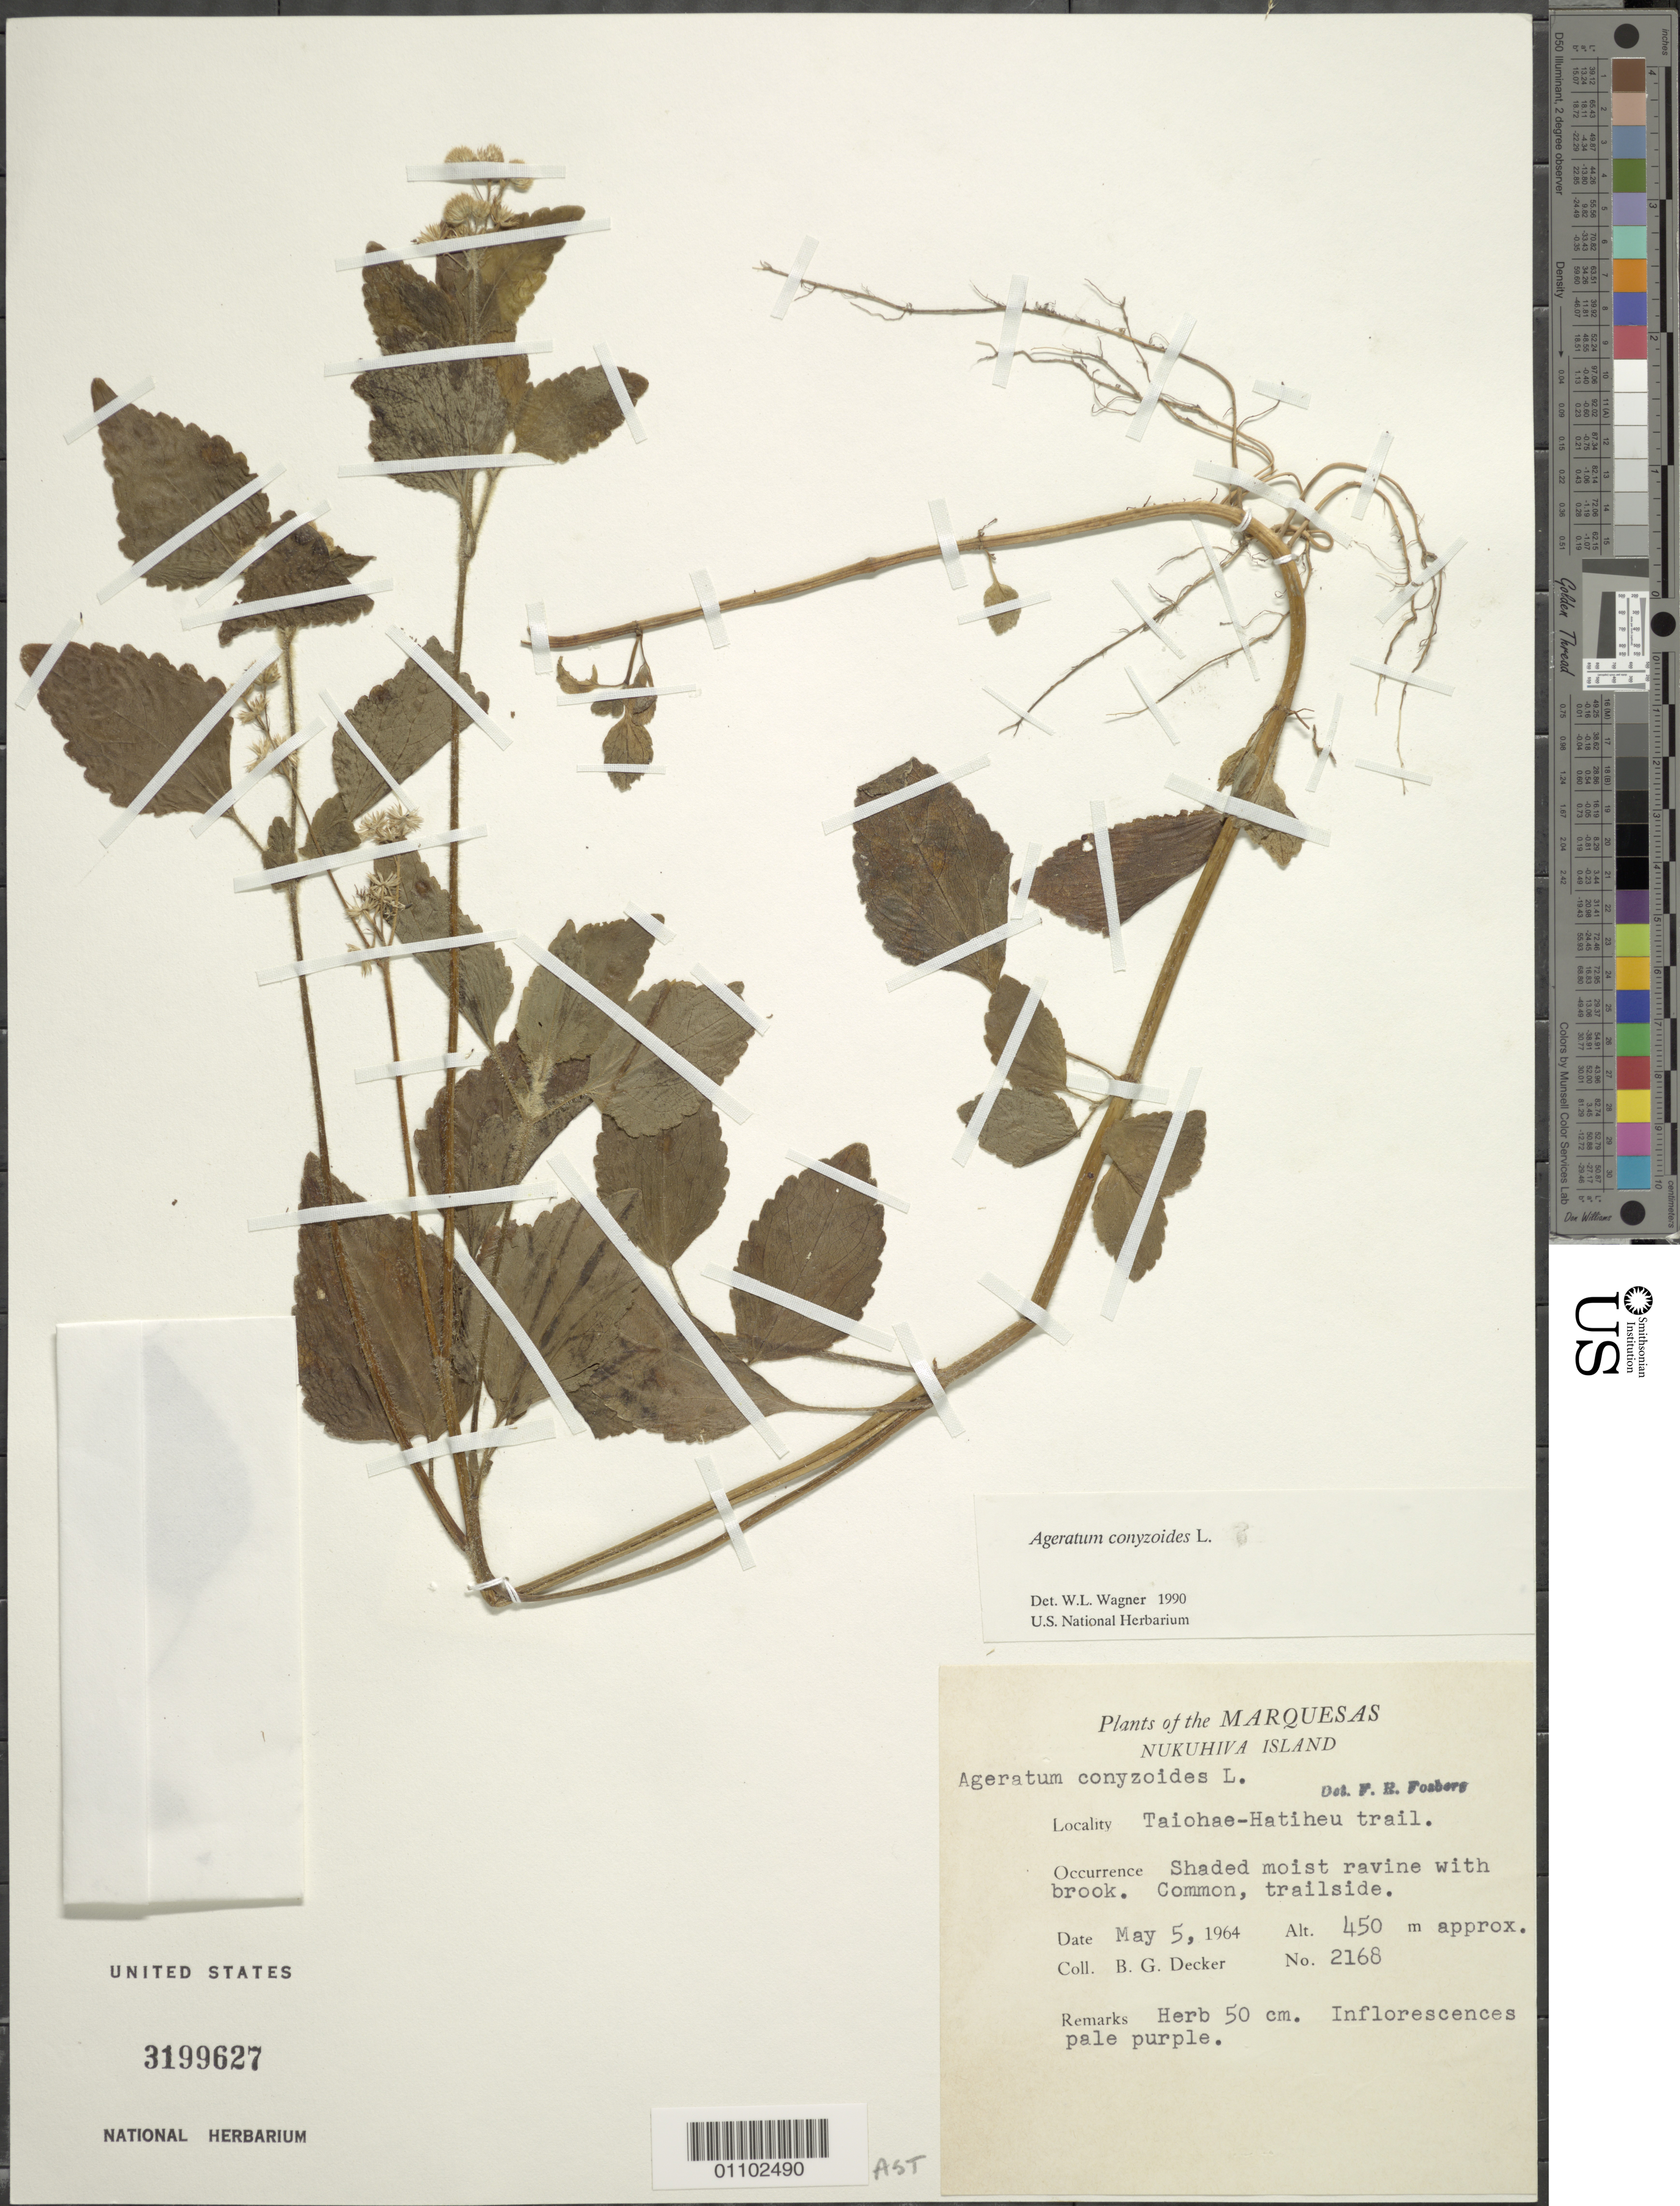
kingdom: Plantae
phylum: Tracheophyta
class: Magnoliopsida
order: Asterales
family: Asteraceae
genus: Ageratum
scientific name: Ageratum conyzoides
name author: L.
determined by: Wagner, W. L., (BOT), Smithsonian Institution - National Museum of Natural History (UNITED STATES)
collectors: B. G. Decker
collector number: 2168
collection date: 1964-05-05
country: French Polynesia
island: Nuku Hiva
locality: Taiohae-Hatiheu Trail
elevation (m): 450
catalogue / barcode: US 3199627